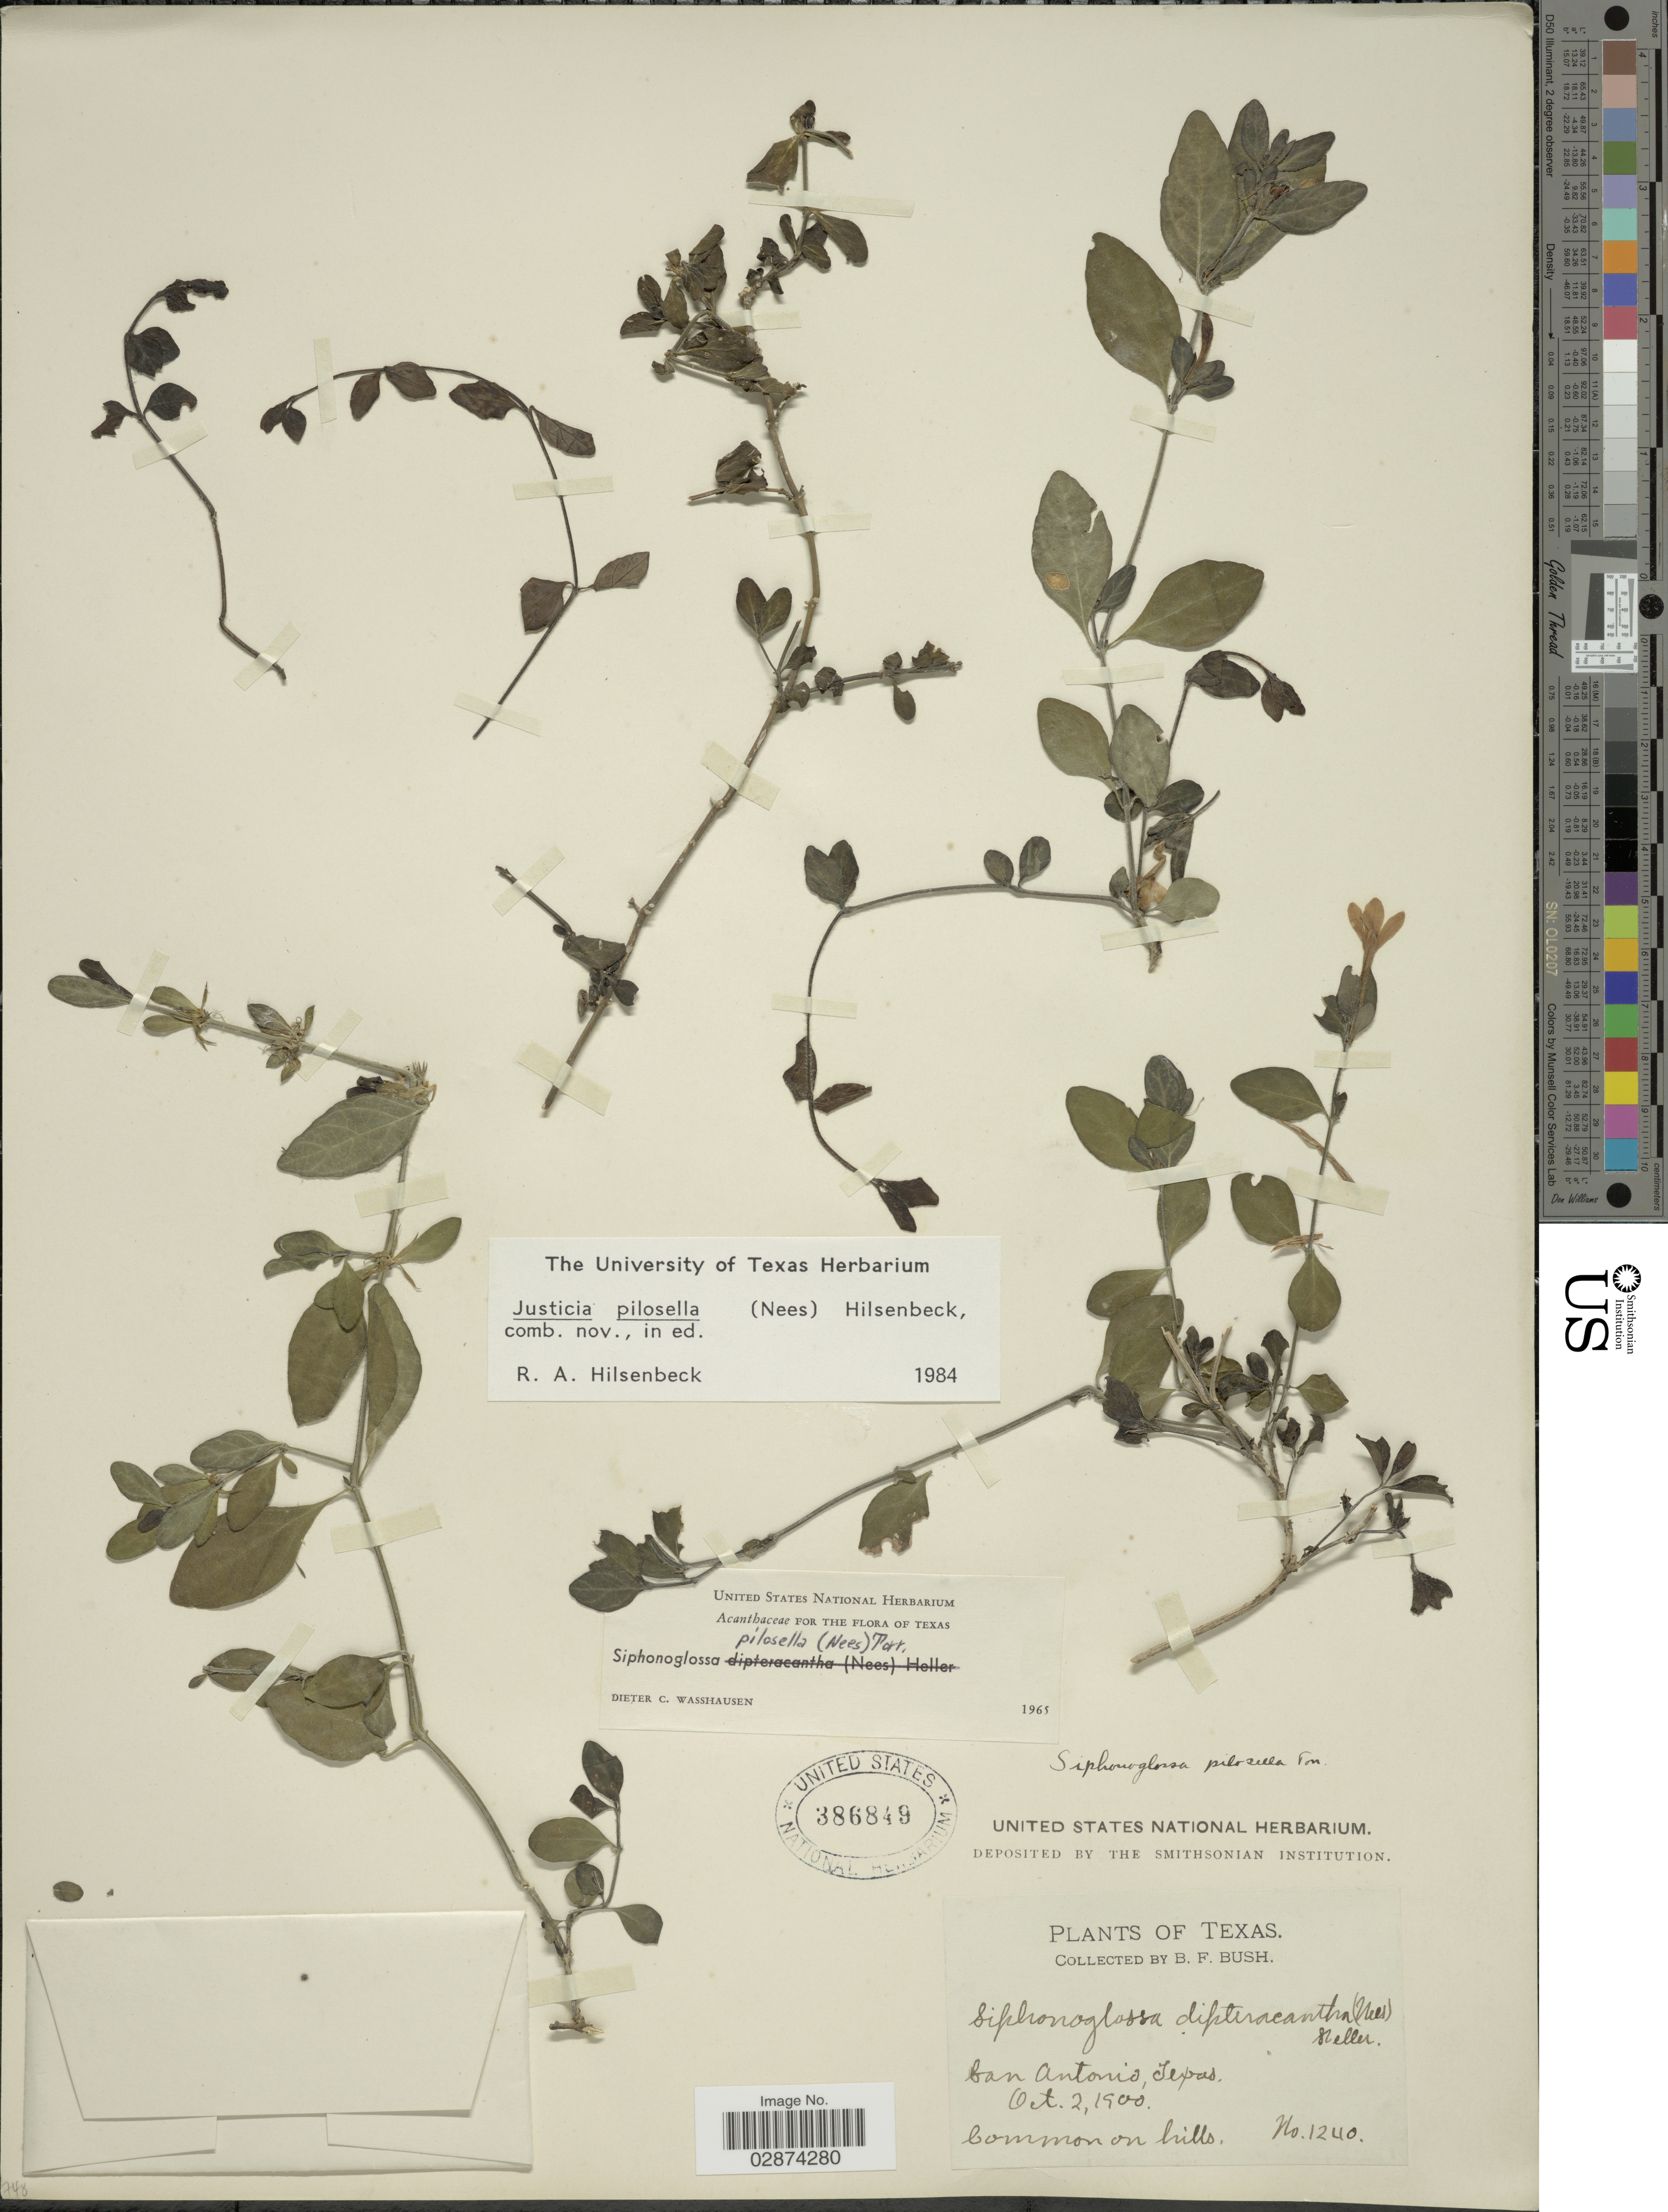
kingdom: Plantae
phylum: Tracheophyta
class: Magnoliopsida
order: Lamiales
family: Acanthaceae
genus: Justicia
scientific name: Justicia pilosella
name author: (Nees) Hilsenb.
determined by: Fisher, Amanda, (LOB), California State University, Long Beach (UNITED STATES)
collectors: B. F. Bush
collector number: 1240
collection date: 1900-10-02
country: United States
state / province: Texas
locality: San Antonio.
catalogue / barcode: US 386849